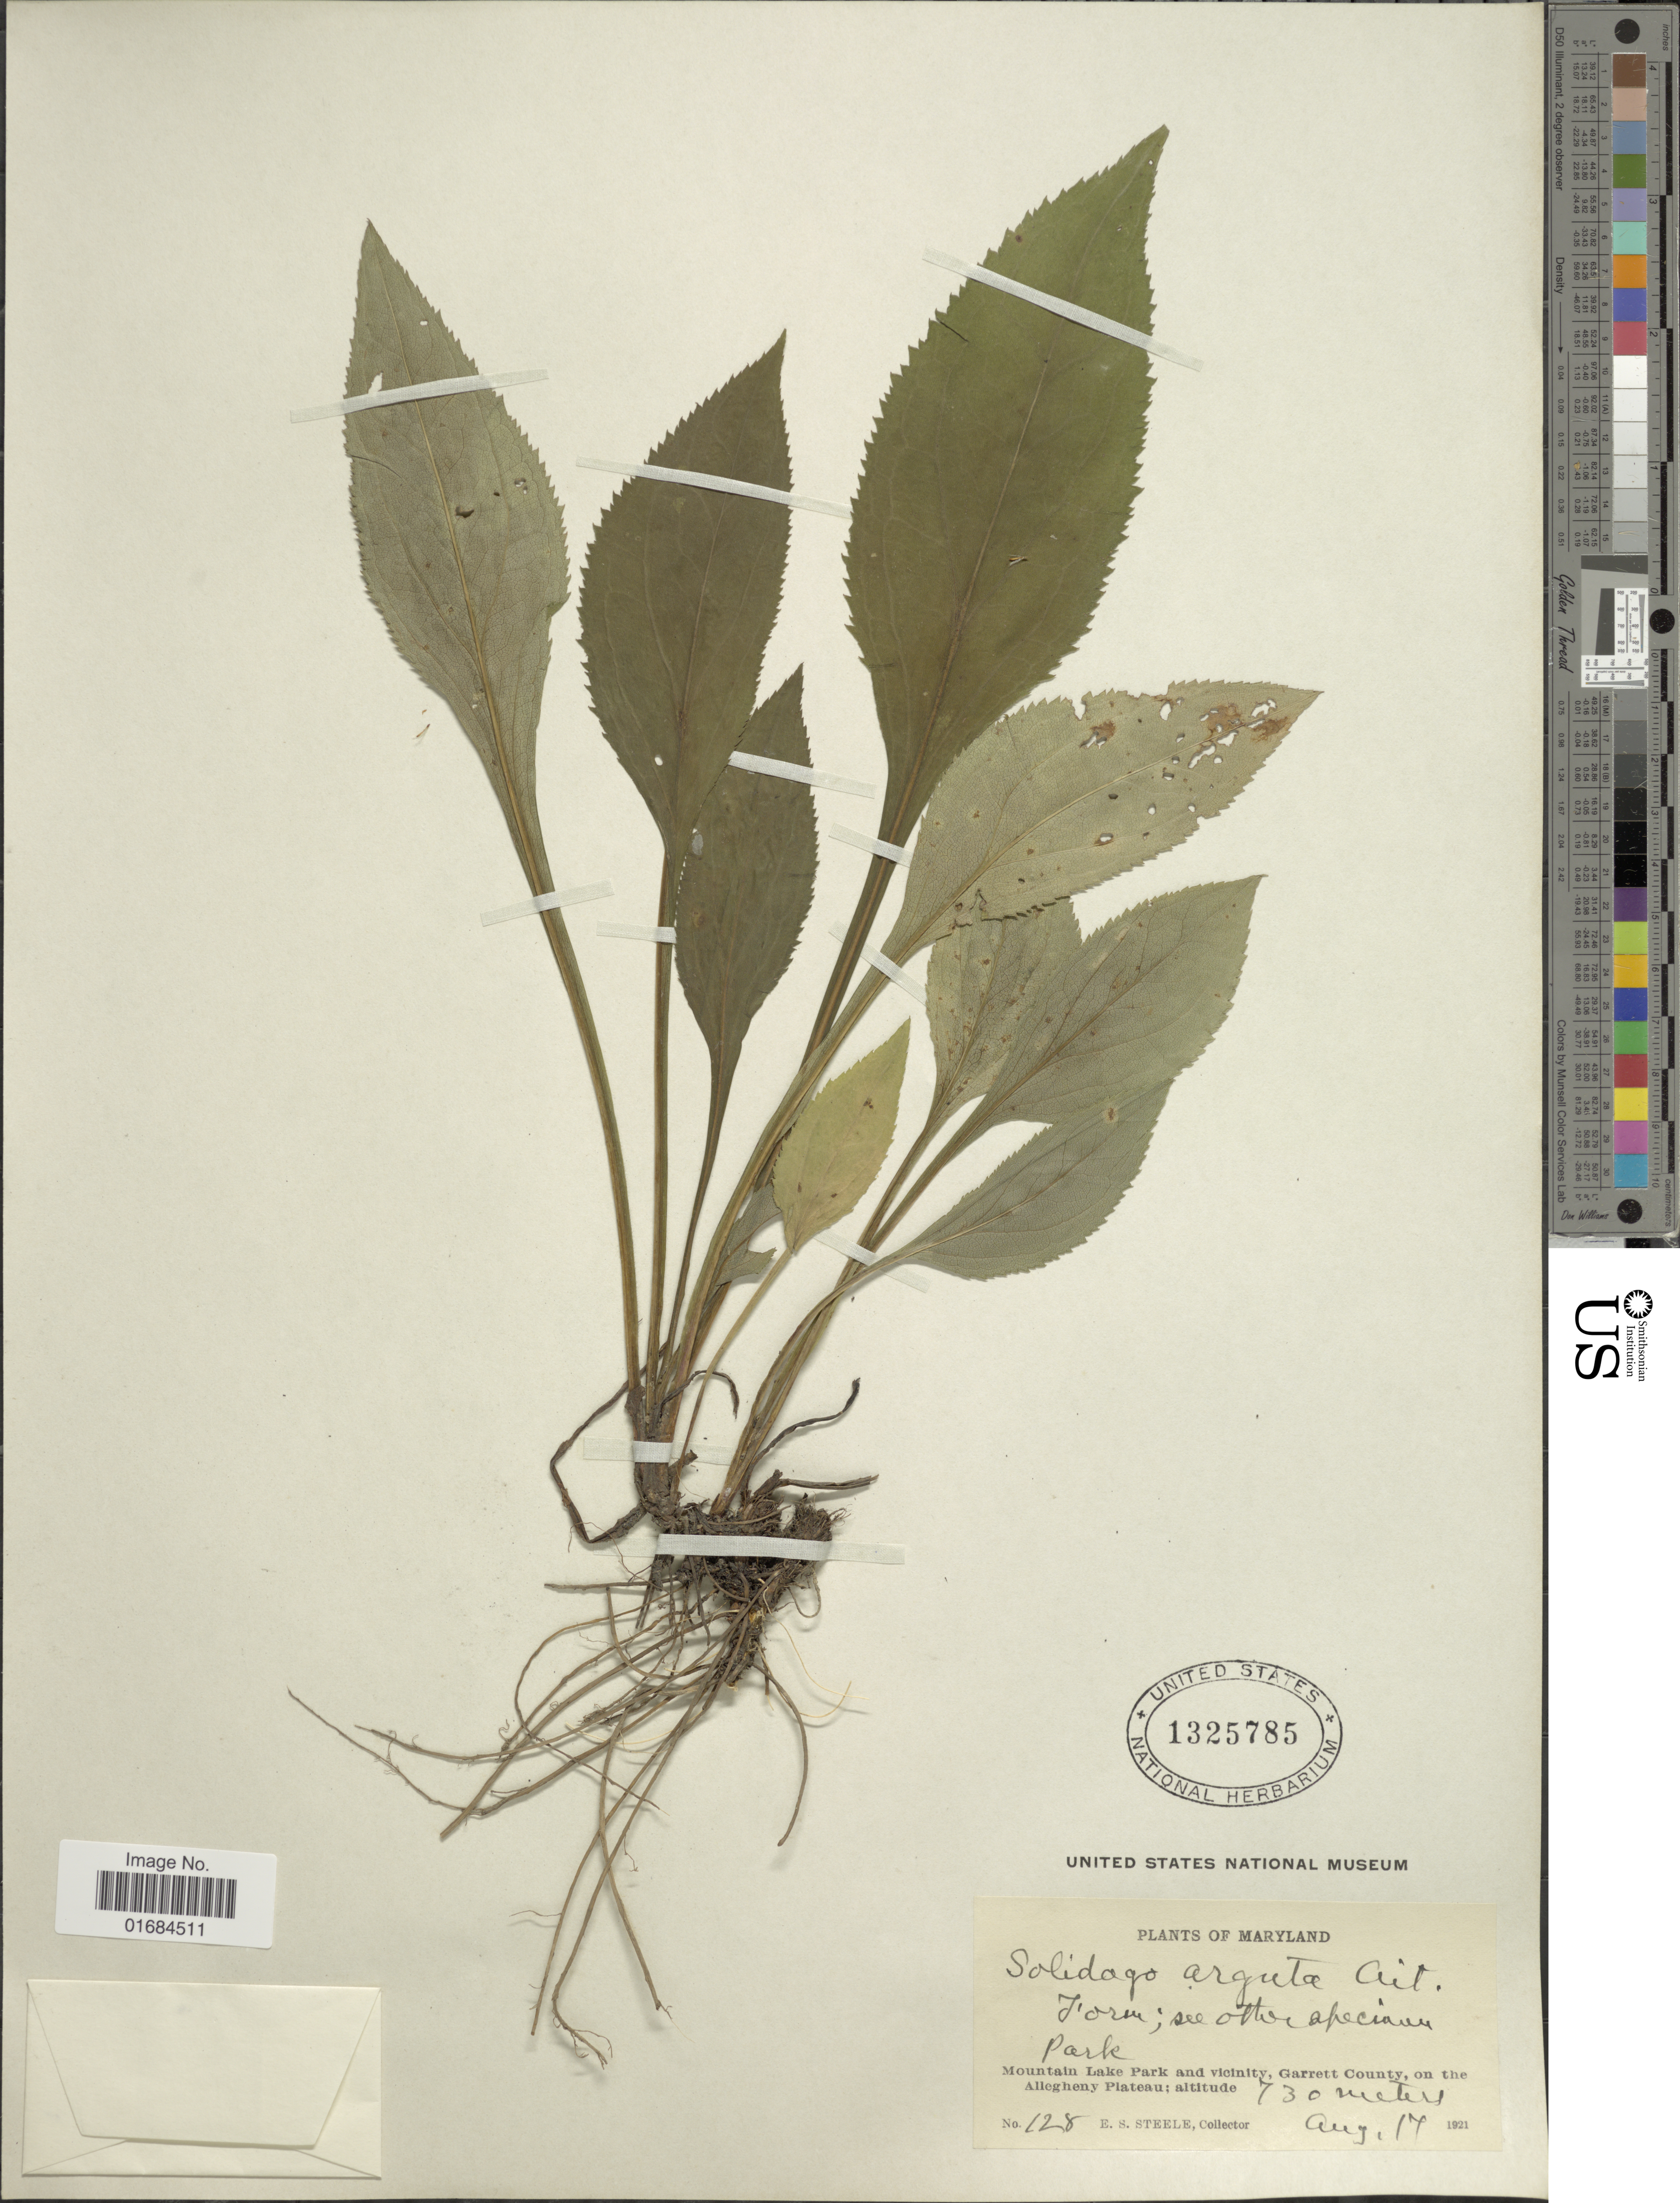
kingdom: Plantae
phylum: Tracheophyta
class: Magnoliopsida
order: Asterales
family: Asteraceae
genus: Solidago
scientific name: Solidago arguta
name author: Aiton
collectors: E. Steele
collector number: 128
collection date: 1921-08-17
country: United States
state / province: Maryland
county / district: Garrett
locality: Park, Mountain Lake Park and vicinity, Garrett County, on the Allegheny Plateau.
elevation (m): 730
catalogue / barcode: US 1325785